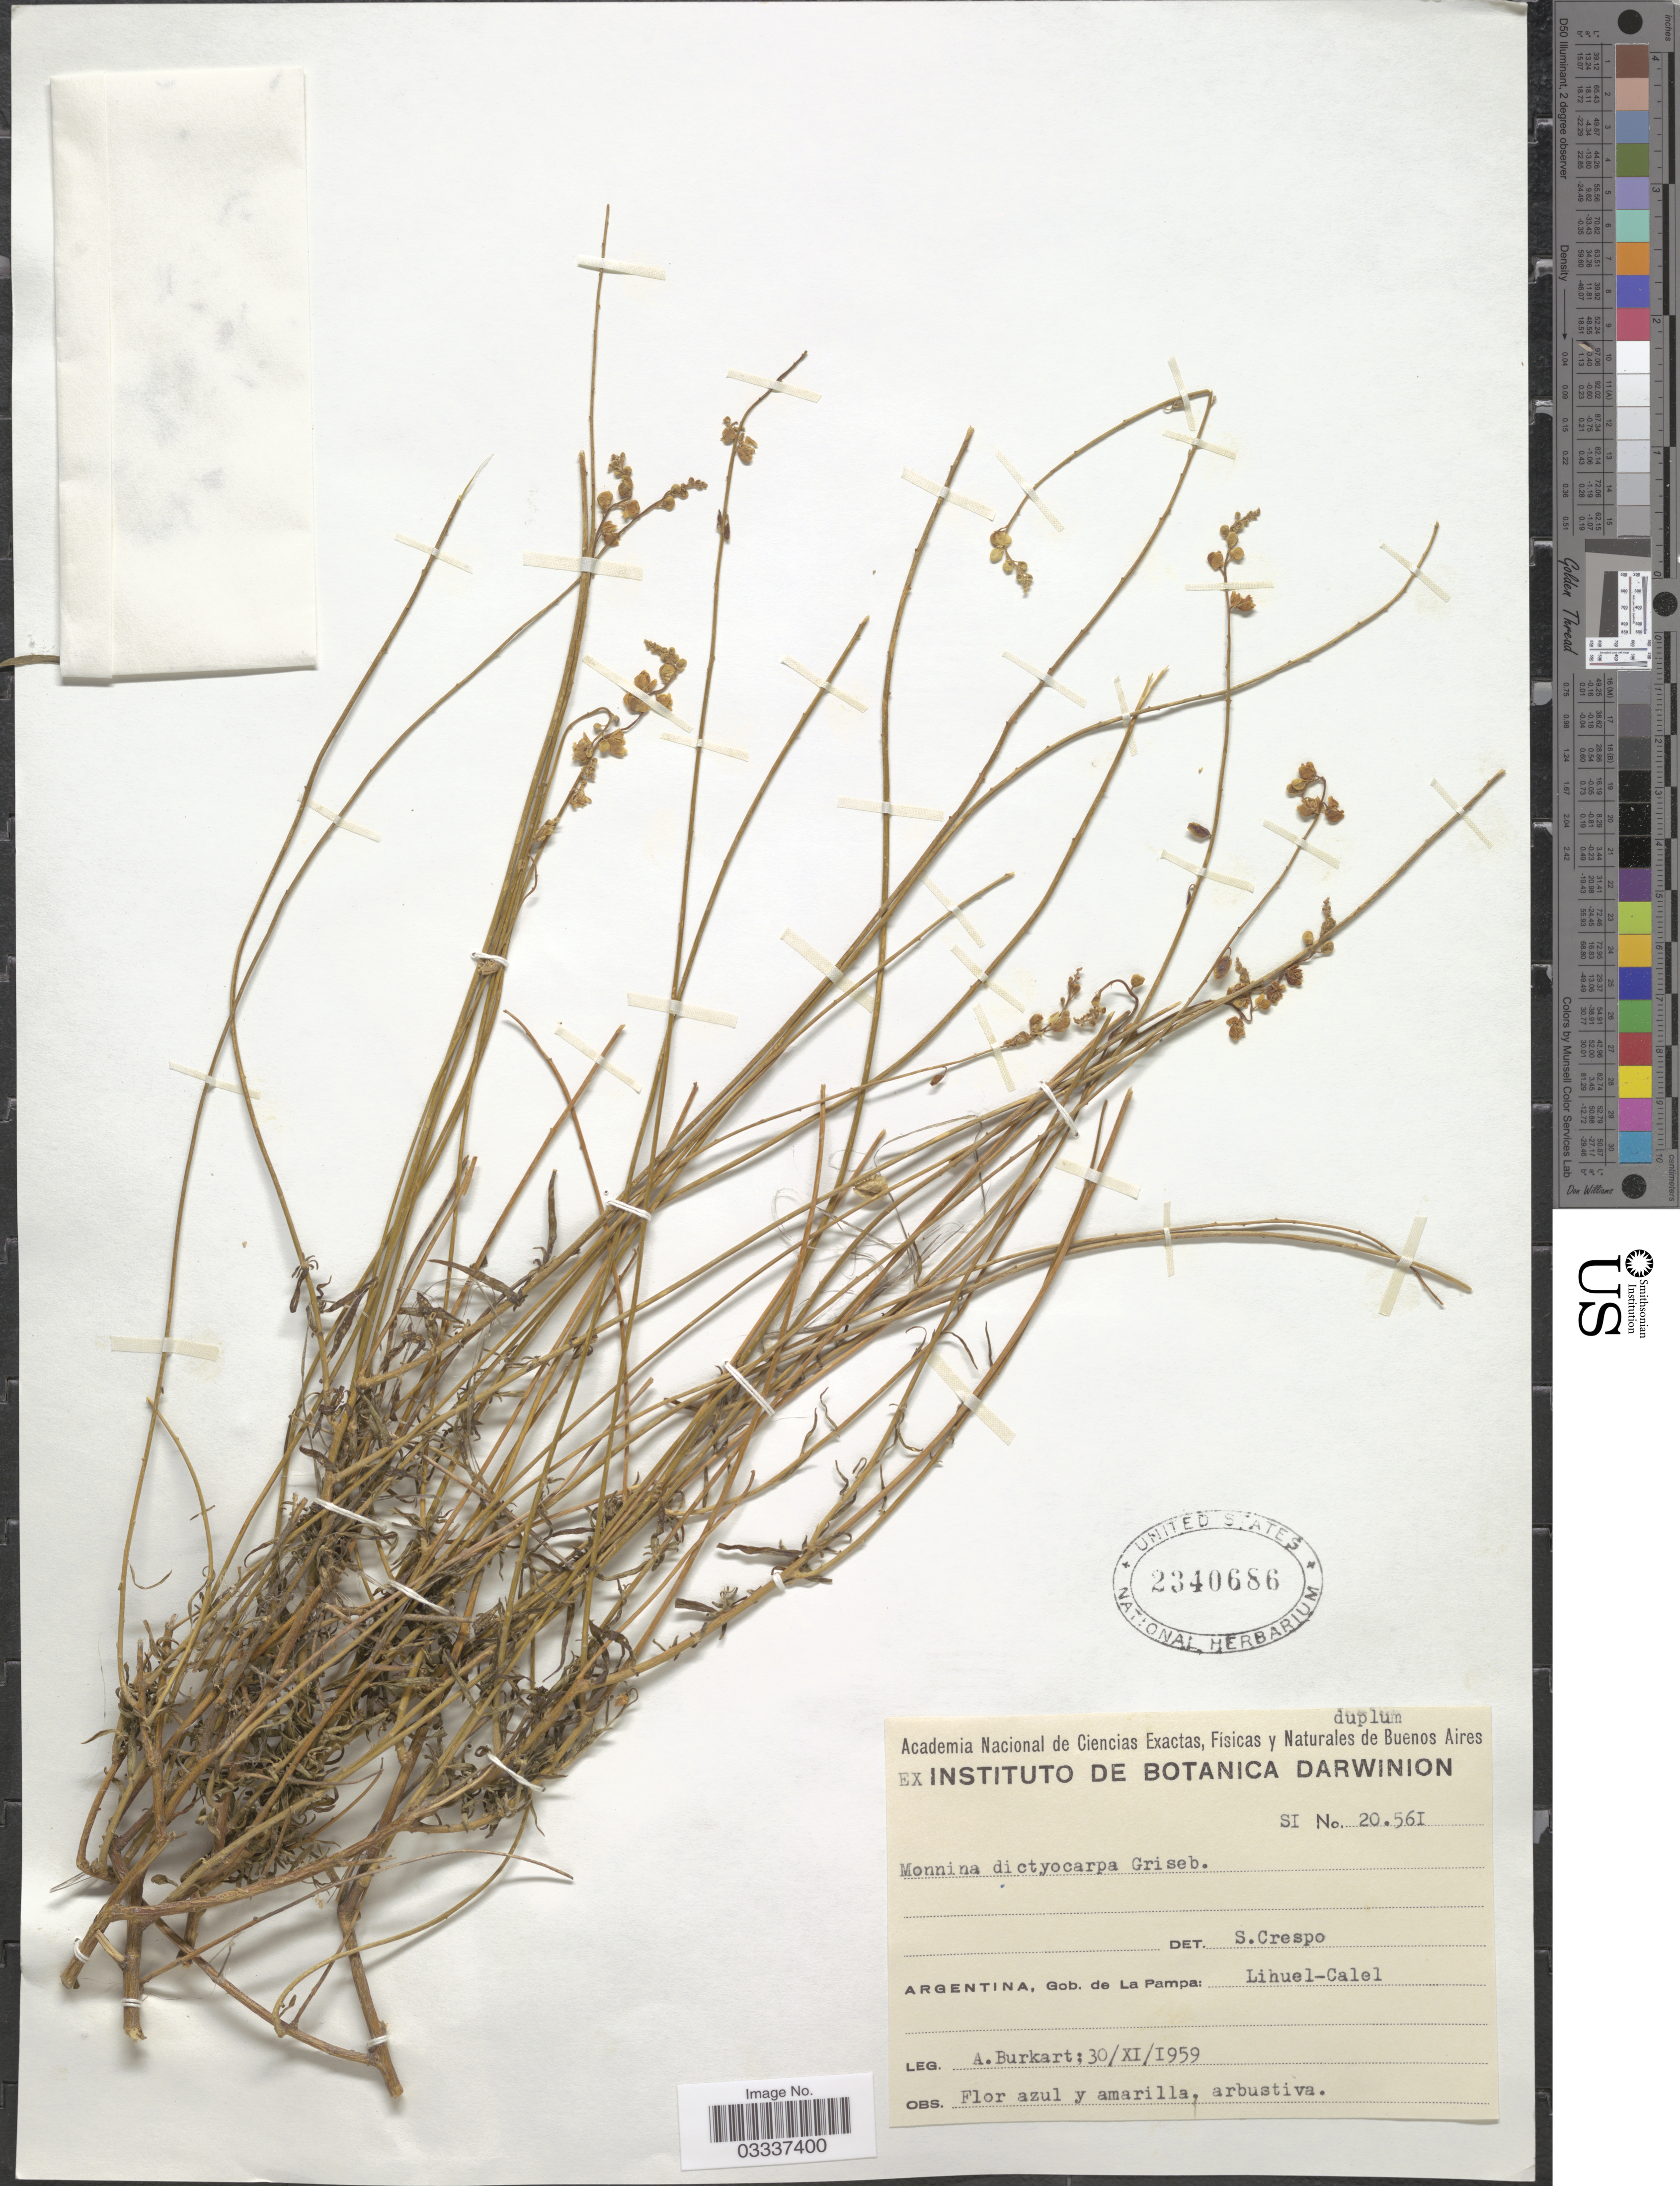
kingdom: Plantae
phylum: Tracheophyta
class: Magnoliopsida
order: Fabales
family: Polygalaceae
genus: Monnina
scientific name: Monnina dictyocarpa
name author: Griseb.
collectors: A. E. Burkart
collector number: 20561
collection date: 1959-11-30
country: Argentina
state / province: La Pampa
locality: Gob. de La Pampa: Lihuel-Calel.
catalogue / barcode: US 2340686